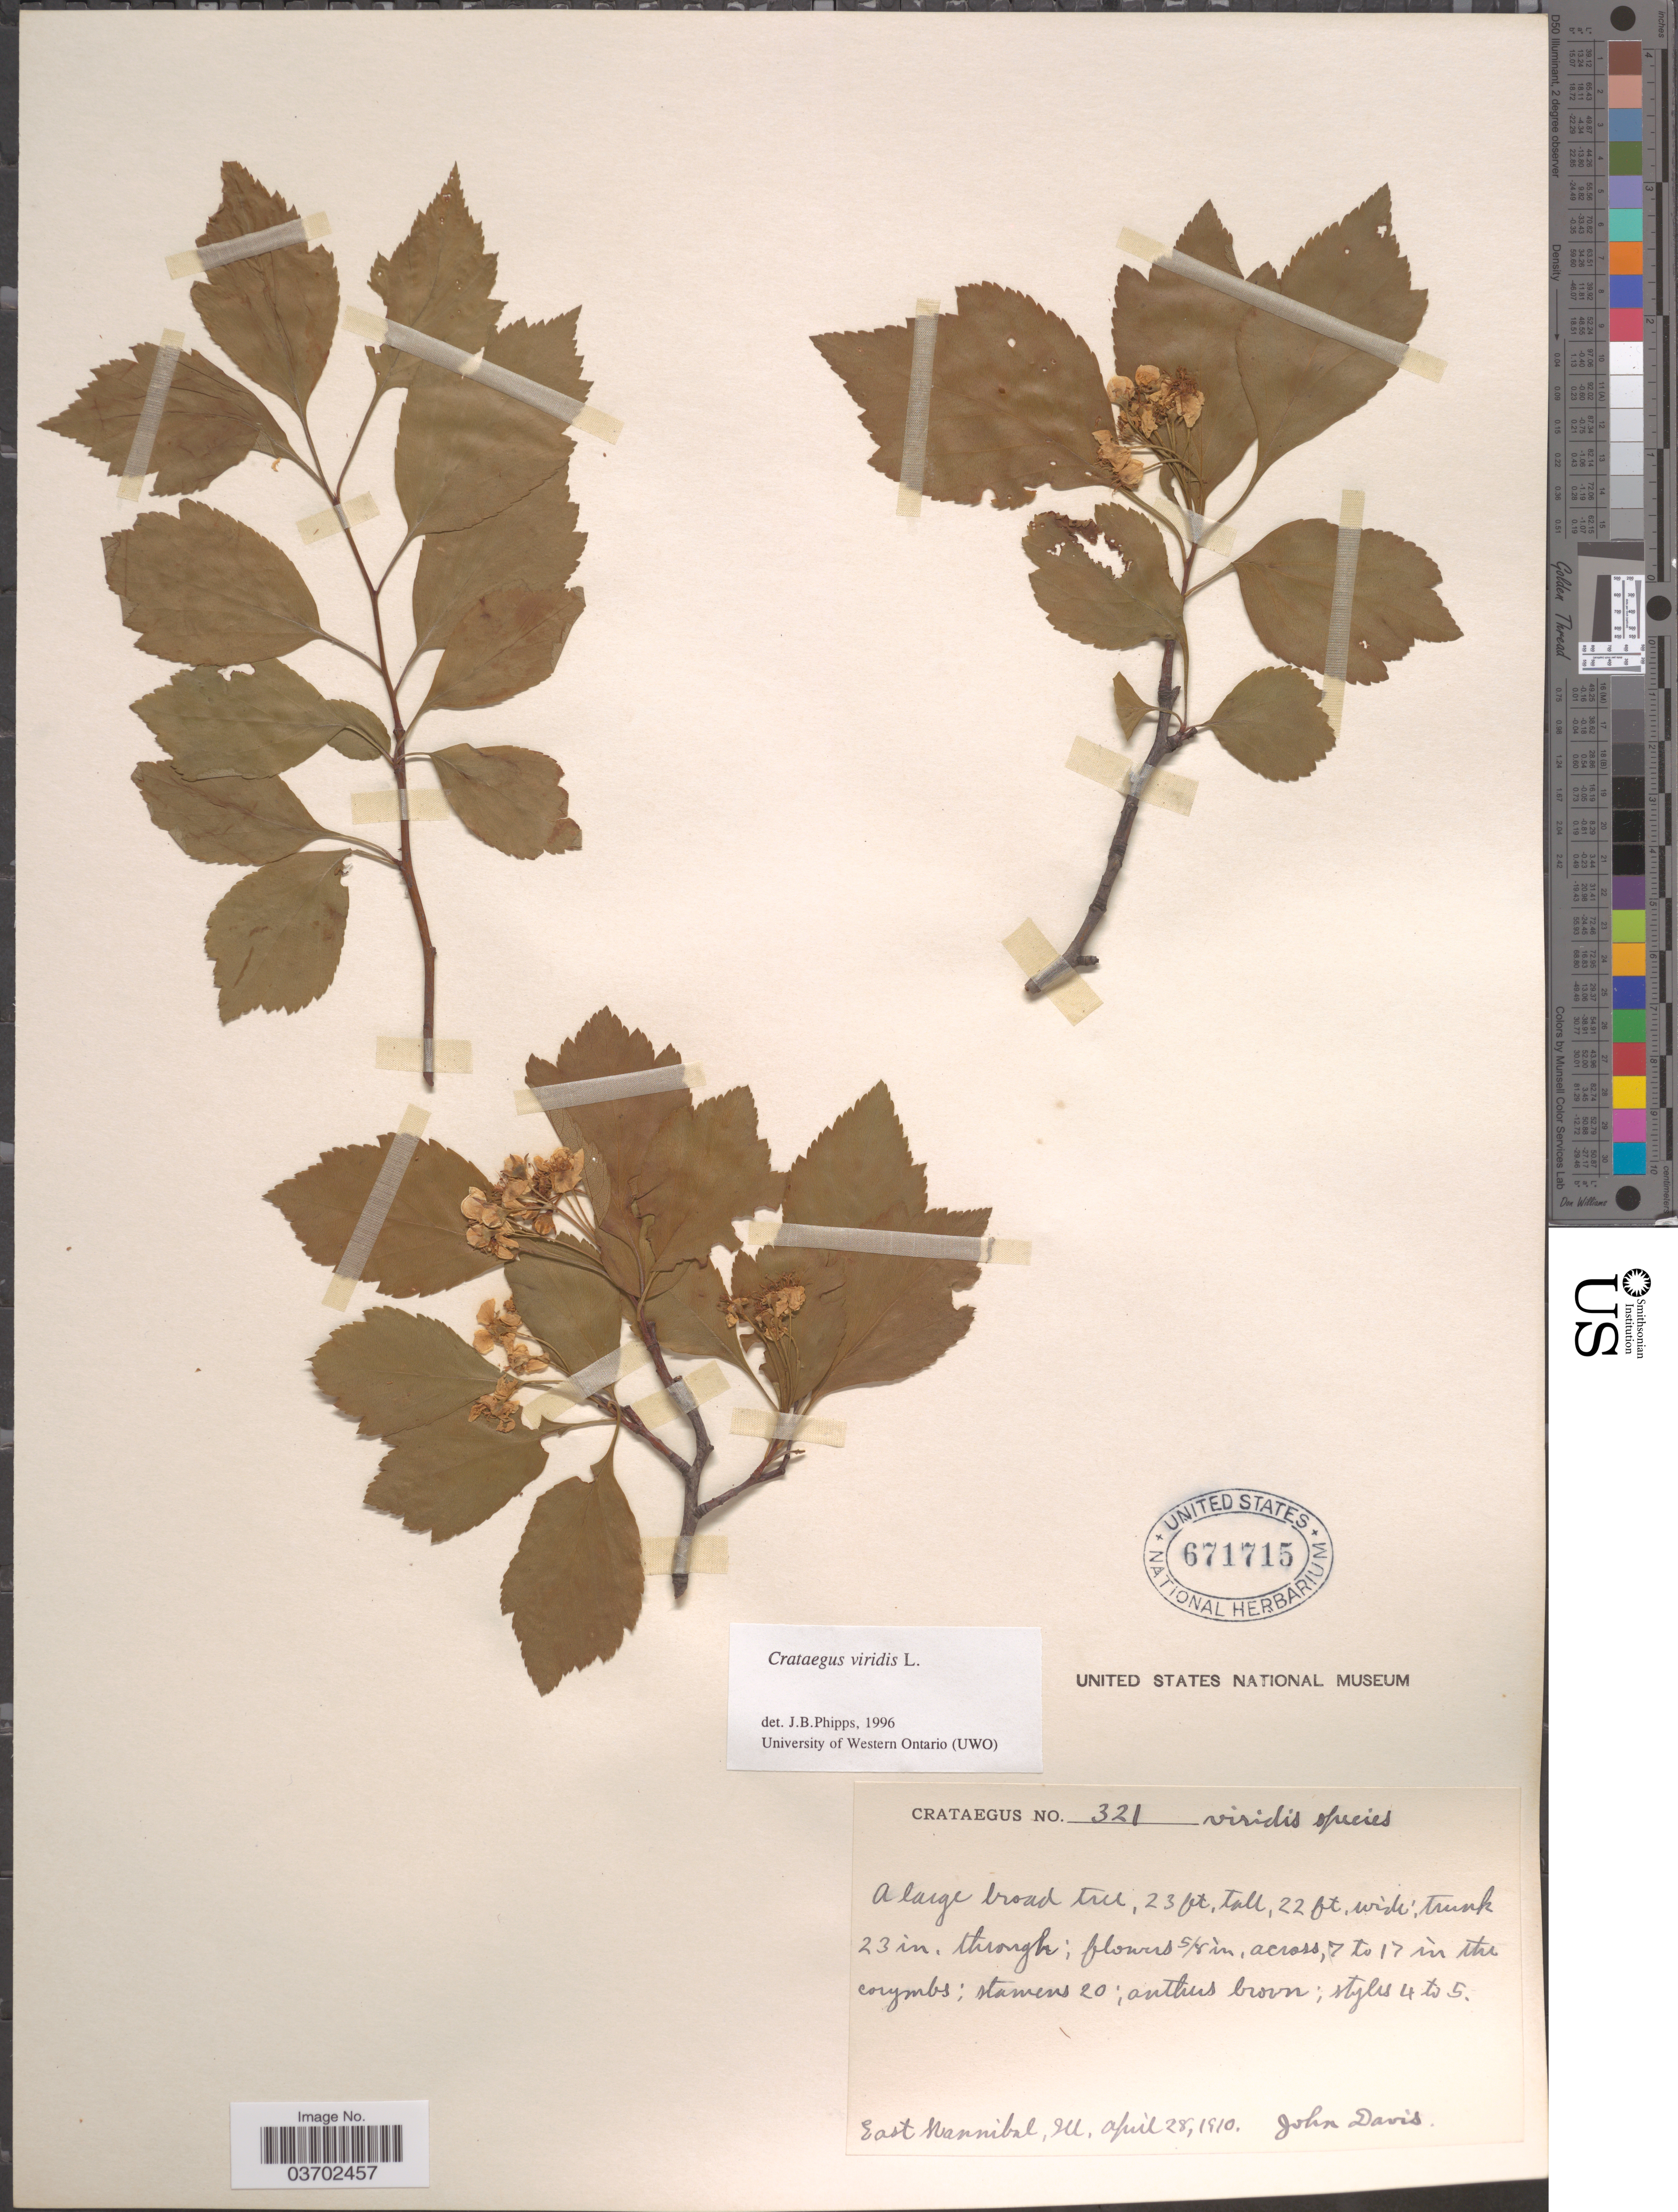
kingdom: Plantae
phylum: Tracheophyta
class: Magnoliopsida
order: Rosales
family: Rosaceae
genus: Crataegus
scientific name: Crataegus viridis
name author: L.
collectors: J. Davis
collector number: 321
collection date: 1910-04-28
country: United States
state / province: Illinois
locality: East Hannibal.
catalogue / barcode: US 671715